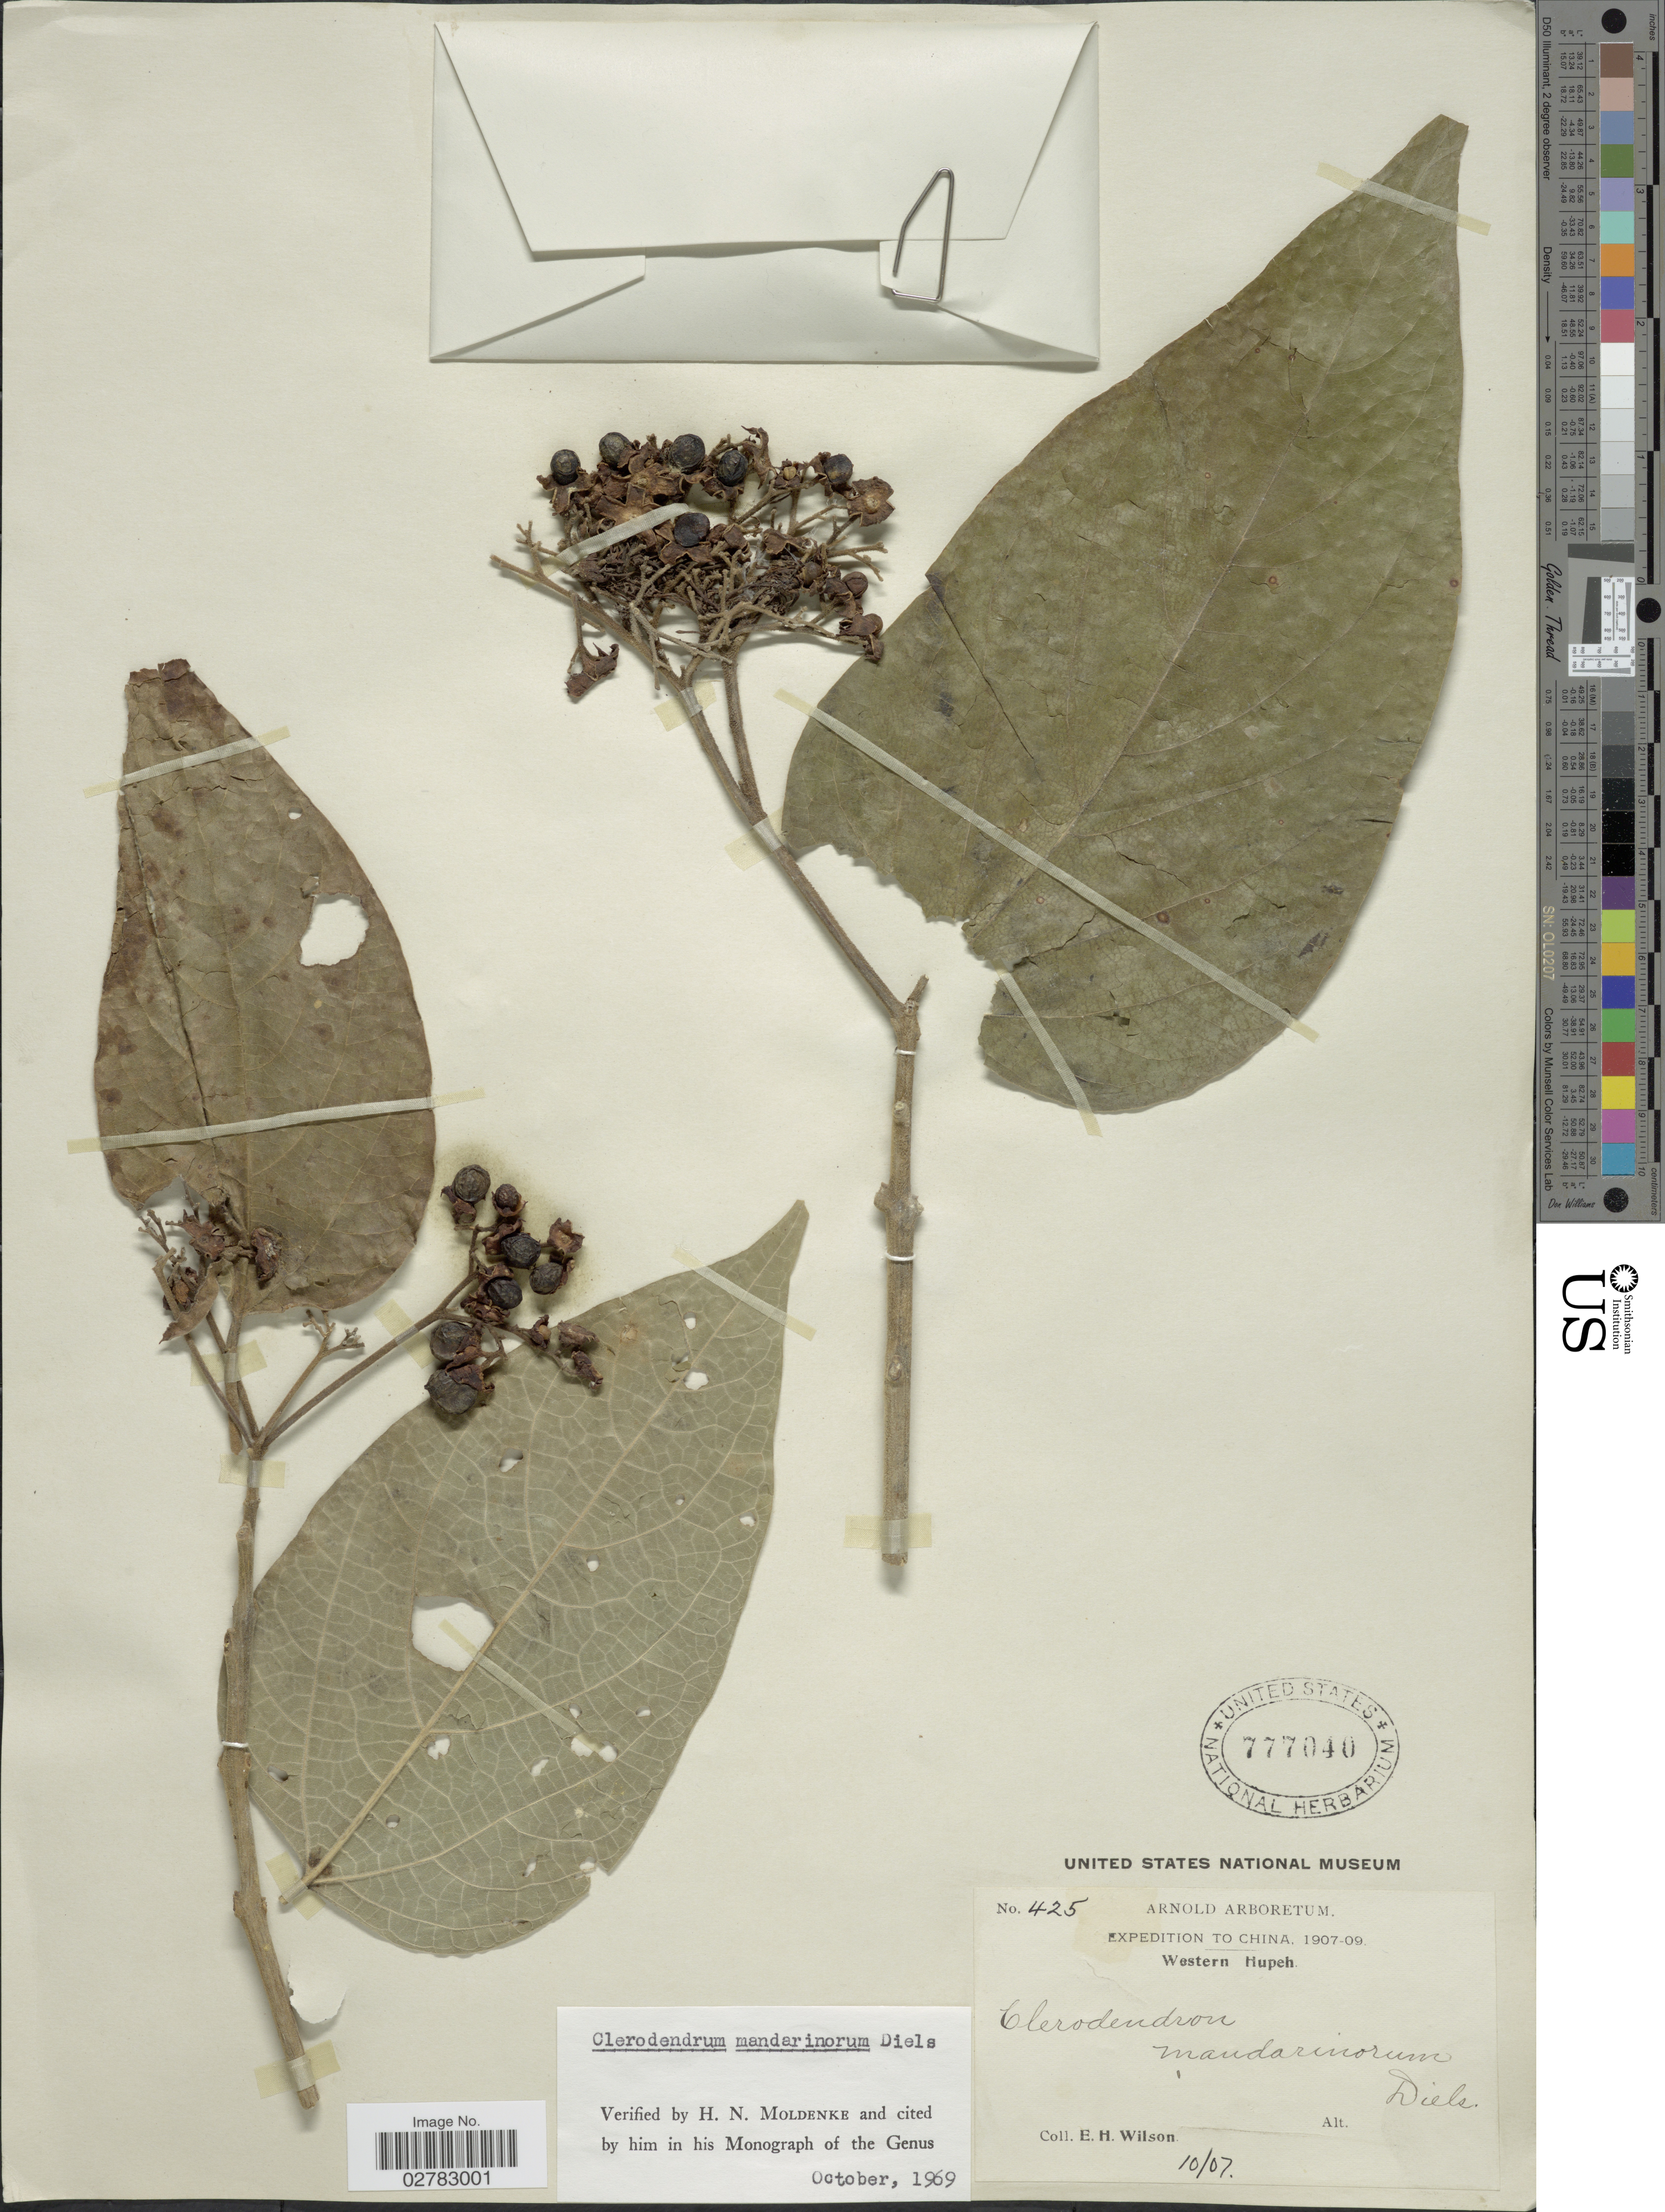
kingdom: Plantae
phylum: Tracheophyta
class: Magnoliopsida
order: Lamiales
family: Lamiaceae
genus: Clerodendrum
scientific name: Clerodendrum mandarinorum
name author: Diels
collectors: E. Wilson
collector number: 425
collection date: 1907-10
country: China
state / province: Hubei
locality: Western Hupeh.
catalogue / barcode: US 777040